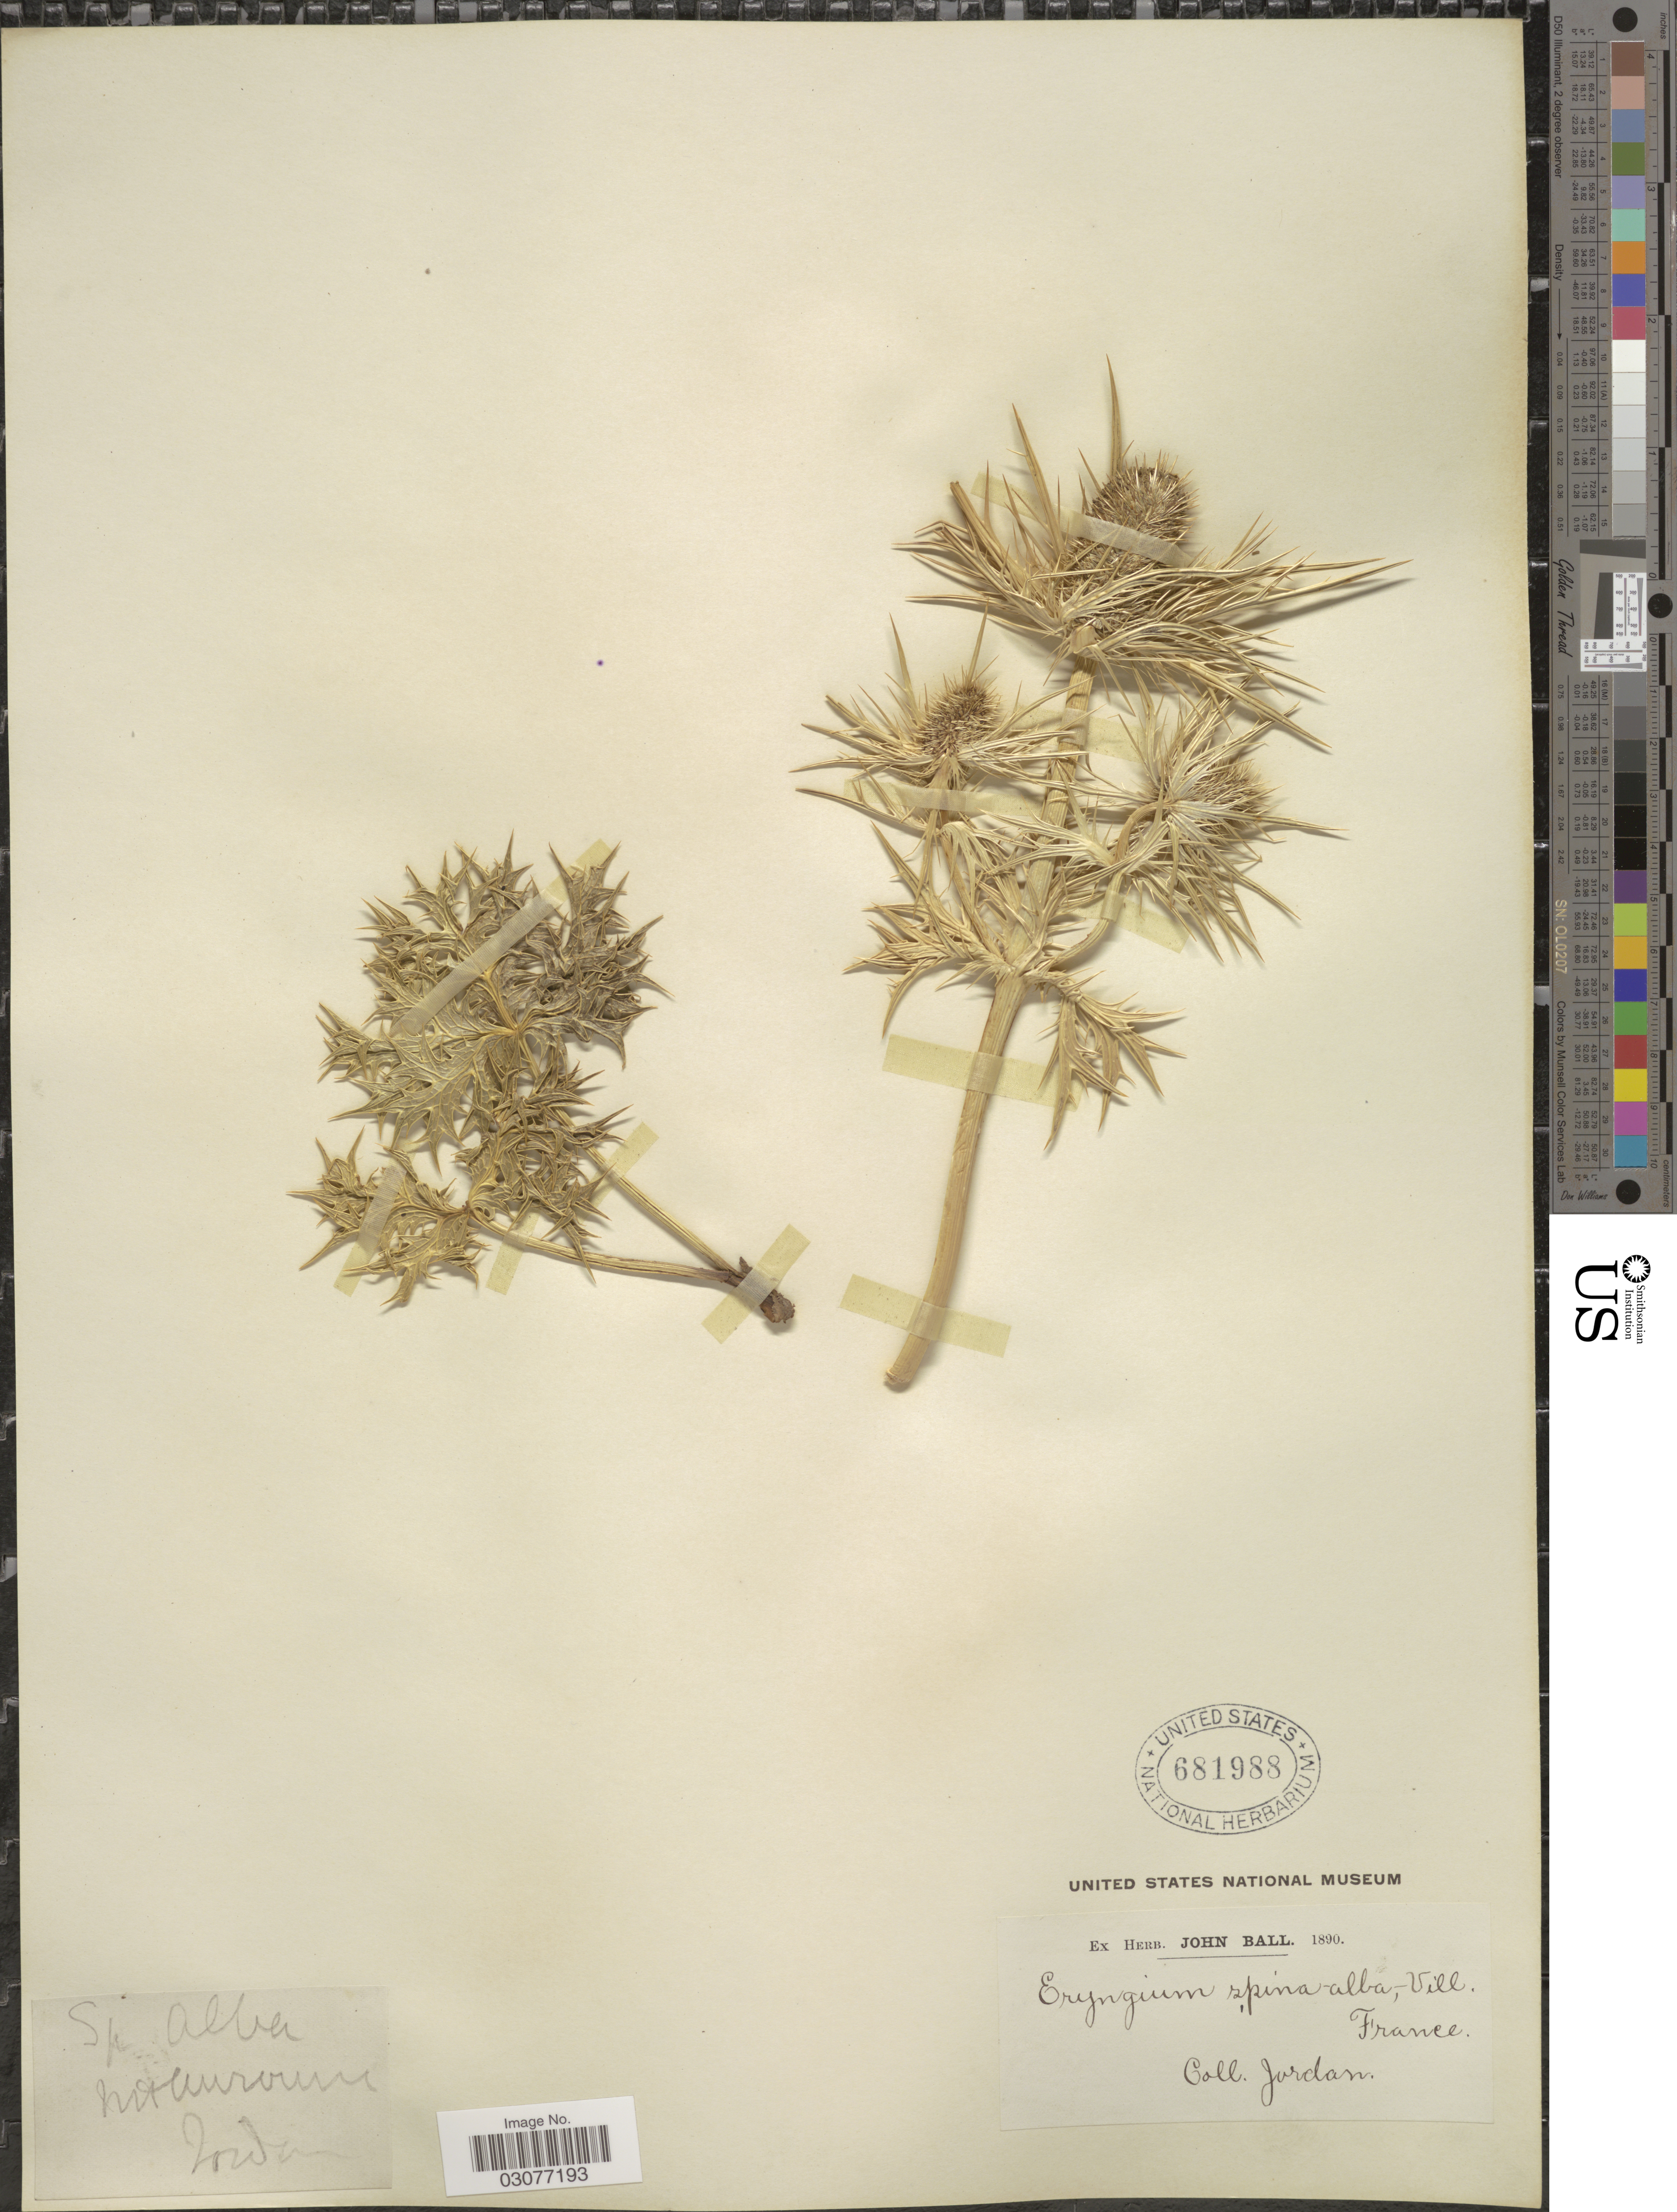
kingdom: Plantae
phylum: Tracheophyta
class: Magnoliopsida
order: Apiales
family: Apiaceae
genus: Eryngium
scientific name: Eryngium spinalba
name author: Vill.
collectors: -. Jordan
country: France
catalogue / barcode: US 681988